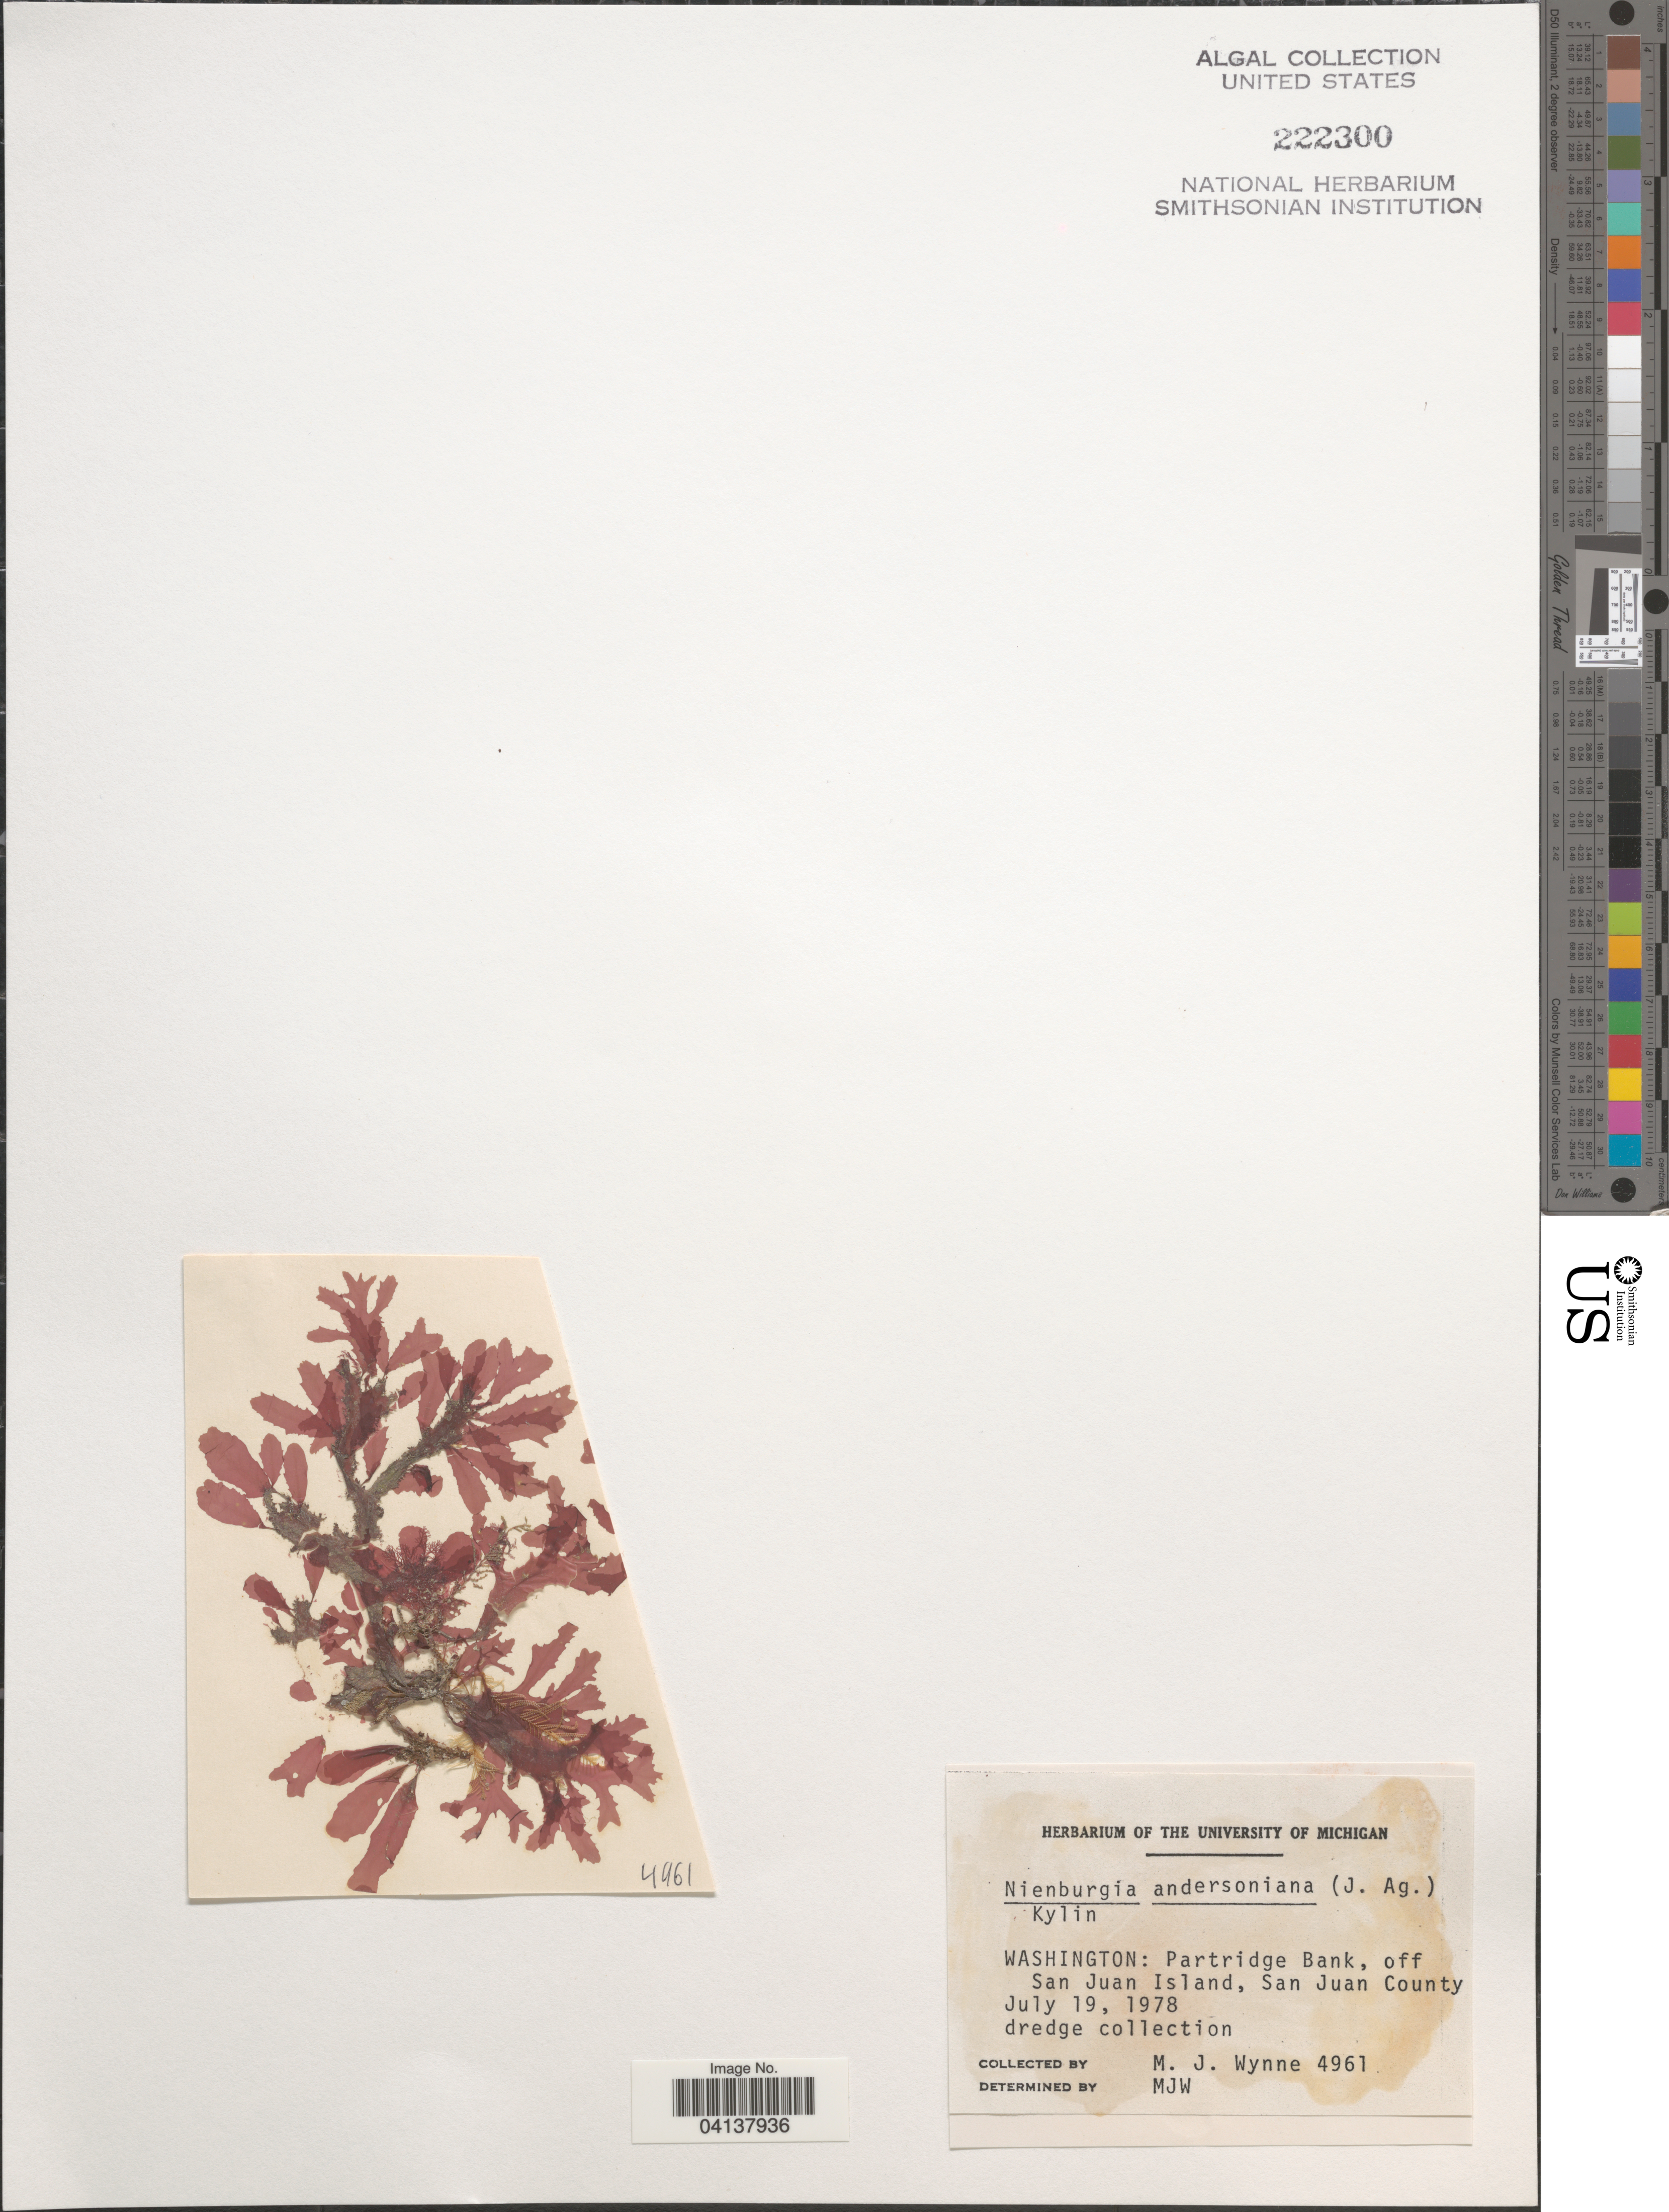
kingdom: Plantae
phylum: Rhodophyta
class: Florideophyceae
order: Ceramiales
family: Delesseriaceae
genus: Nienburgia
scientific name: Nienburgia andersoniana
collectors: M.J. Wynne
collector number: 4961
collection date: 1978-07-19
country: United States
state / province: Washington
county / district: San Juan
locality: Partridge Bank, off San Juan Island, San Juan County.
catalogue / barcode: US 222300